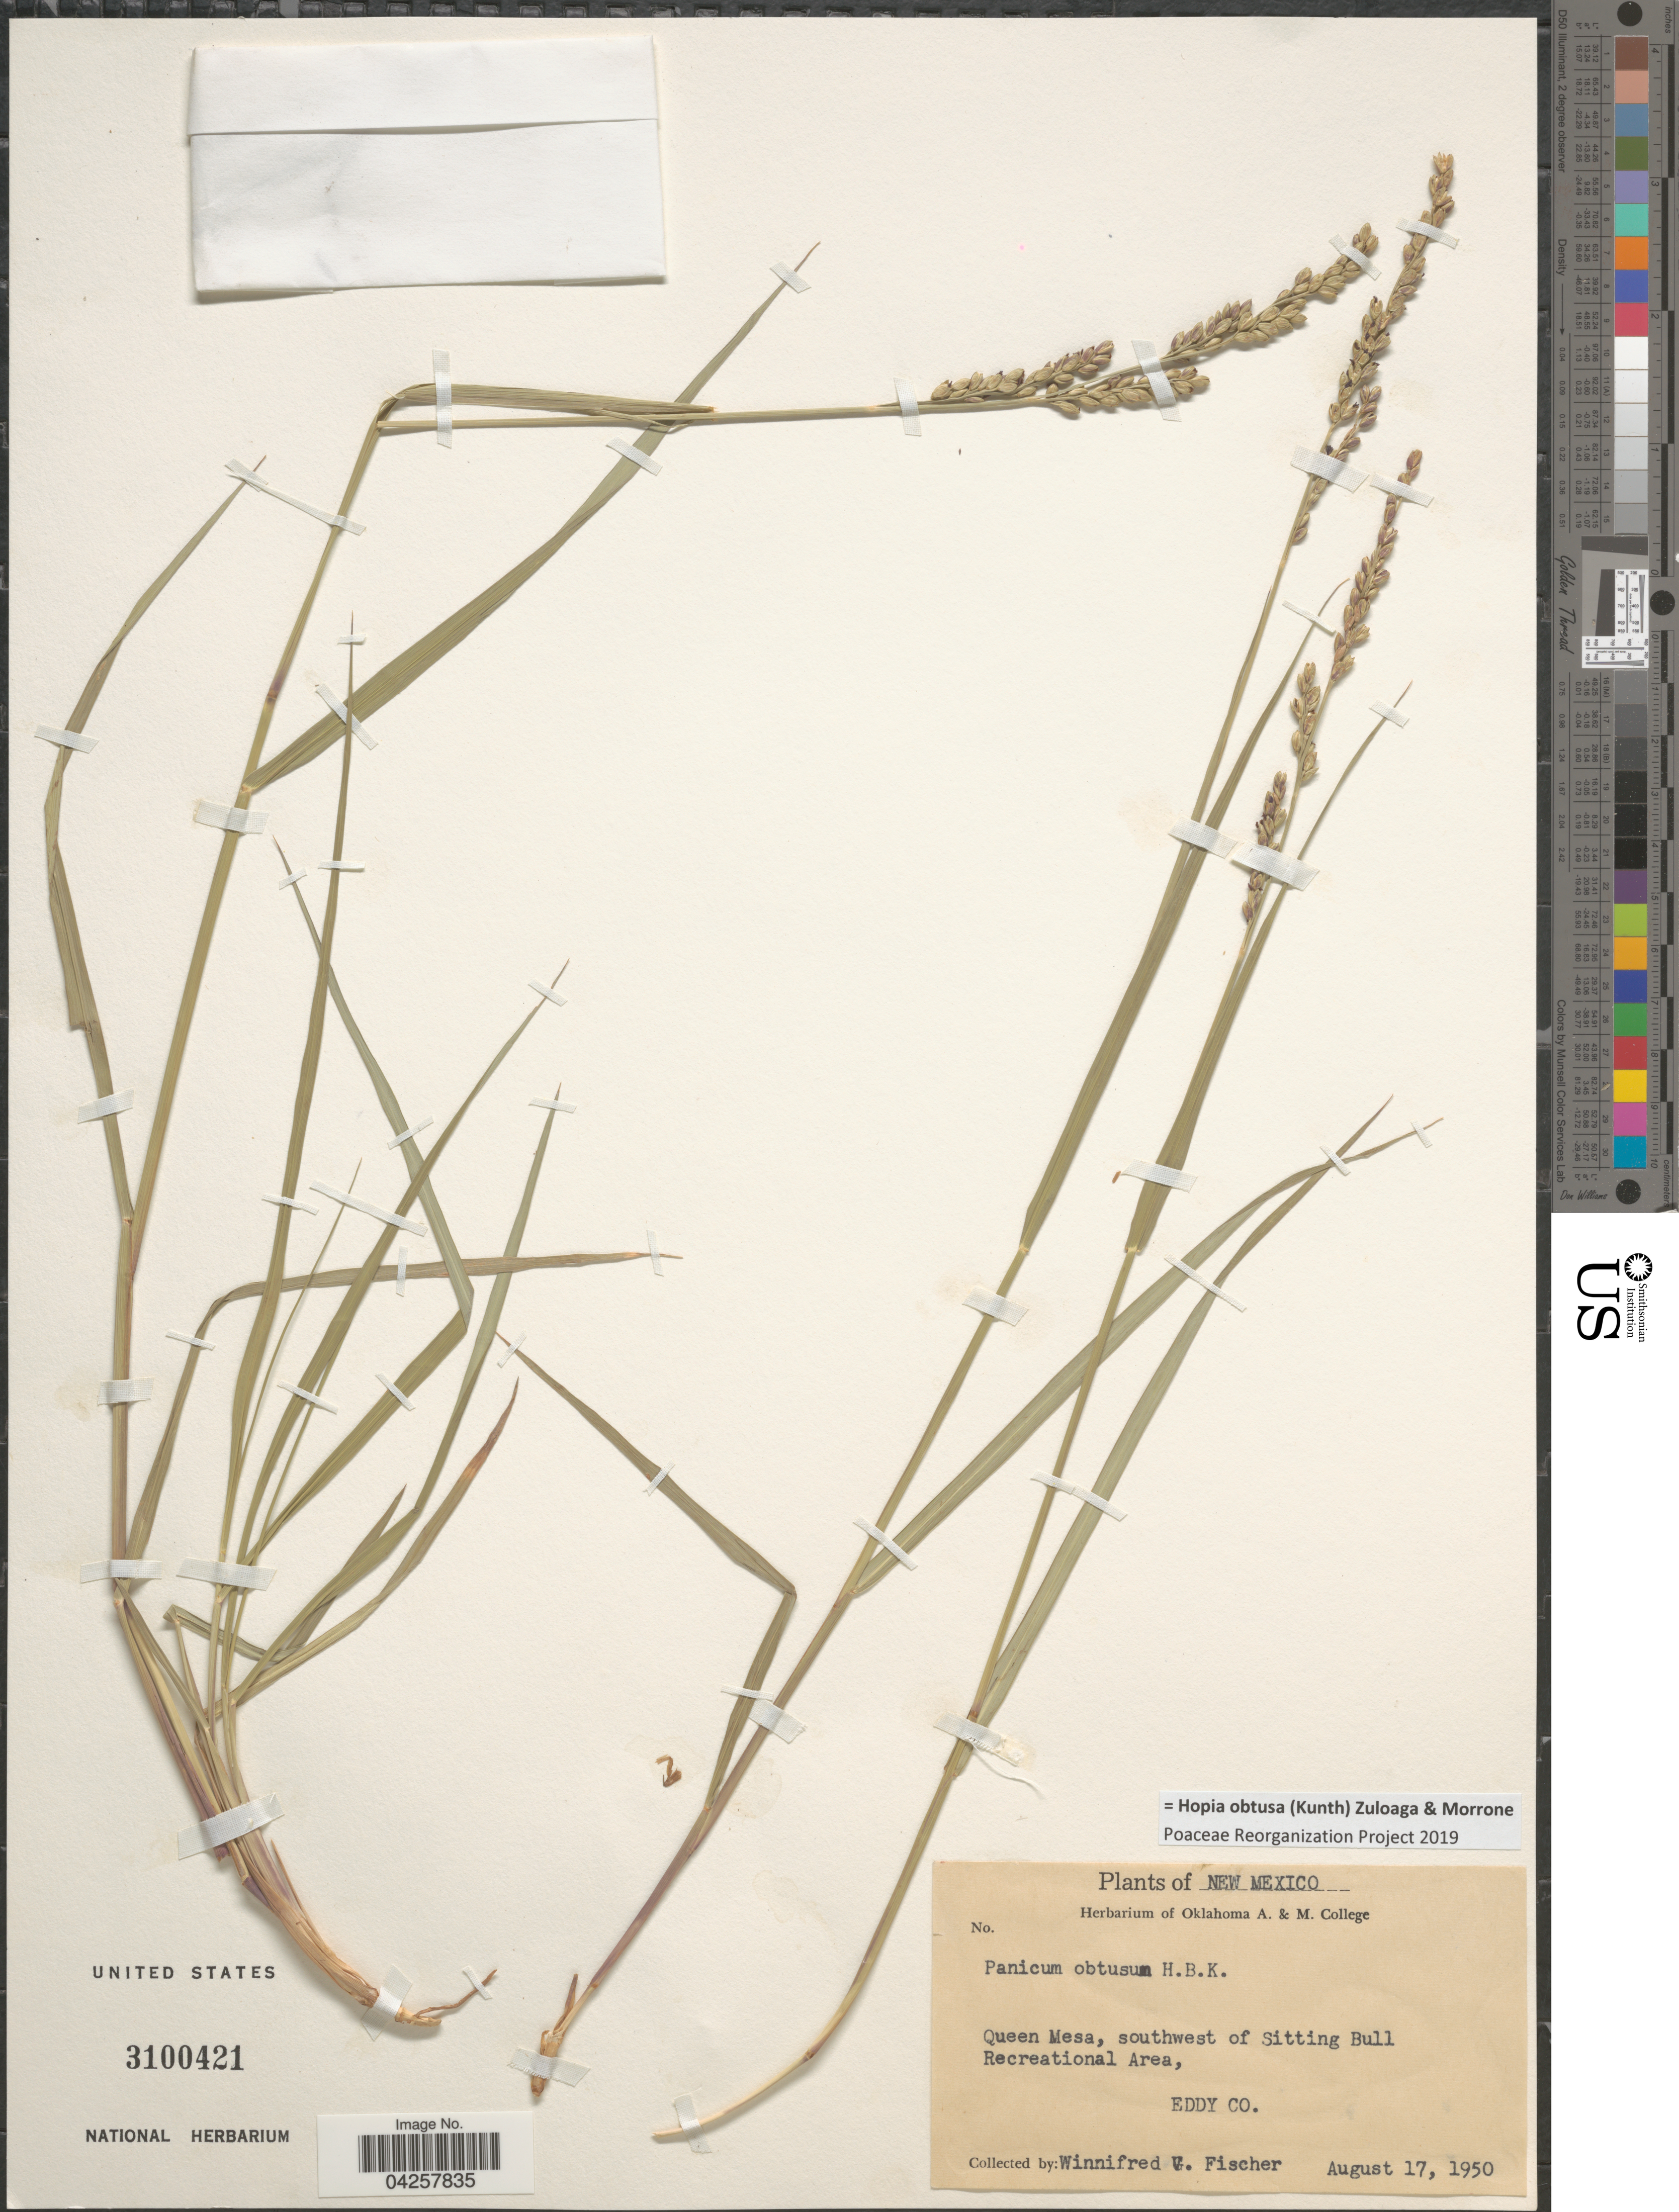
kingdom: Plantae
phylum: Tracheophyta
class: Liliopsida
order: Poales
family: Poaceae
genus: Hopia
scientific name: Hopia obtusa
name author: (Kunth) Zuloaga & Morrone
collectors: W. Fischer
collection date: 1950-08-17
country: United States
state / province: New Mexico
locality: Queen Mesa, southwest of Sitting Bull Recreational Area, Eddy Co.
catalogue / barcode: US 3100421